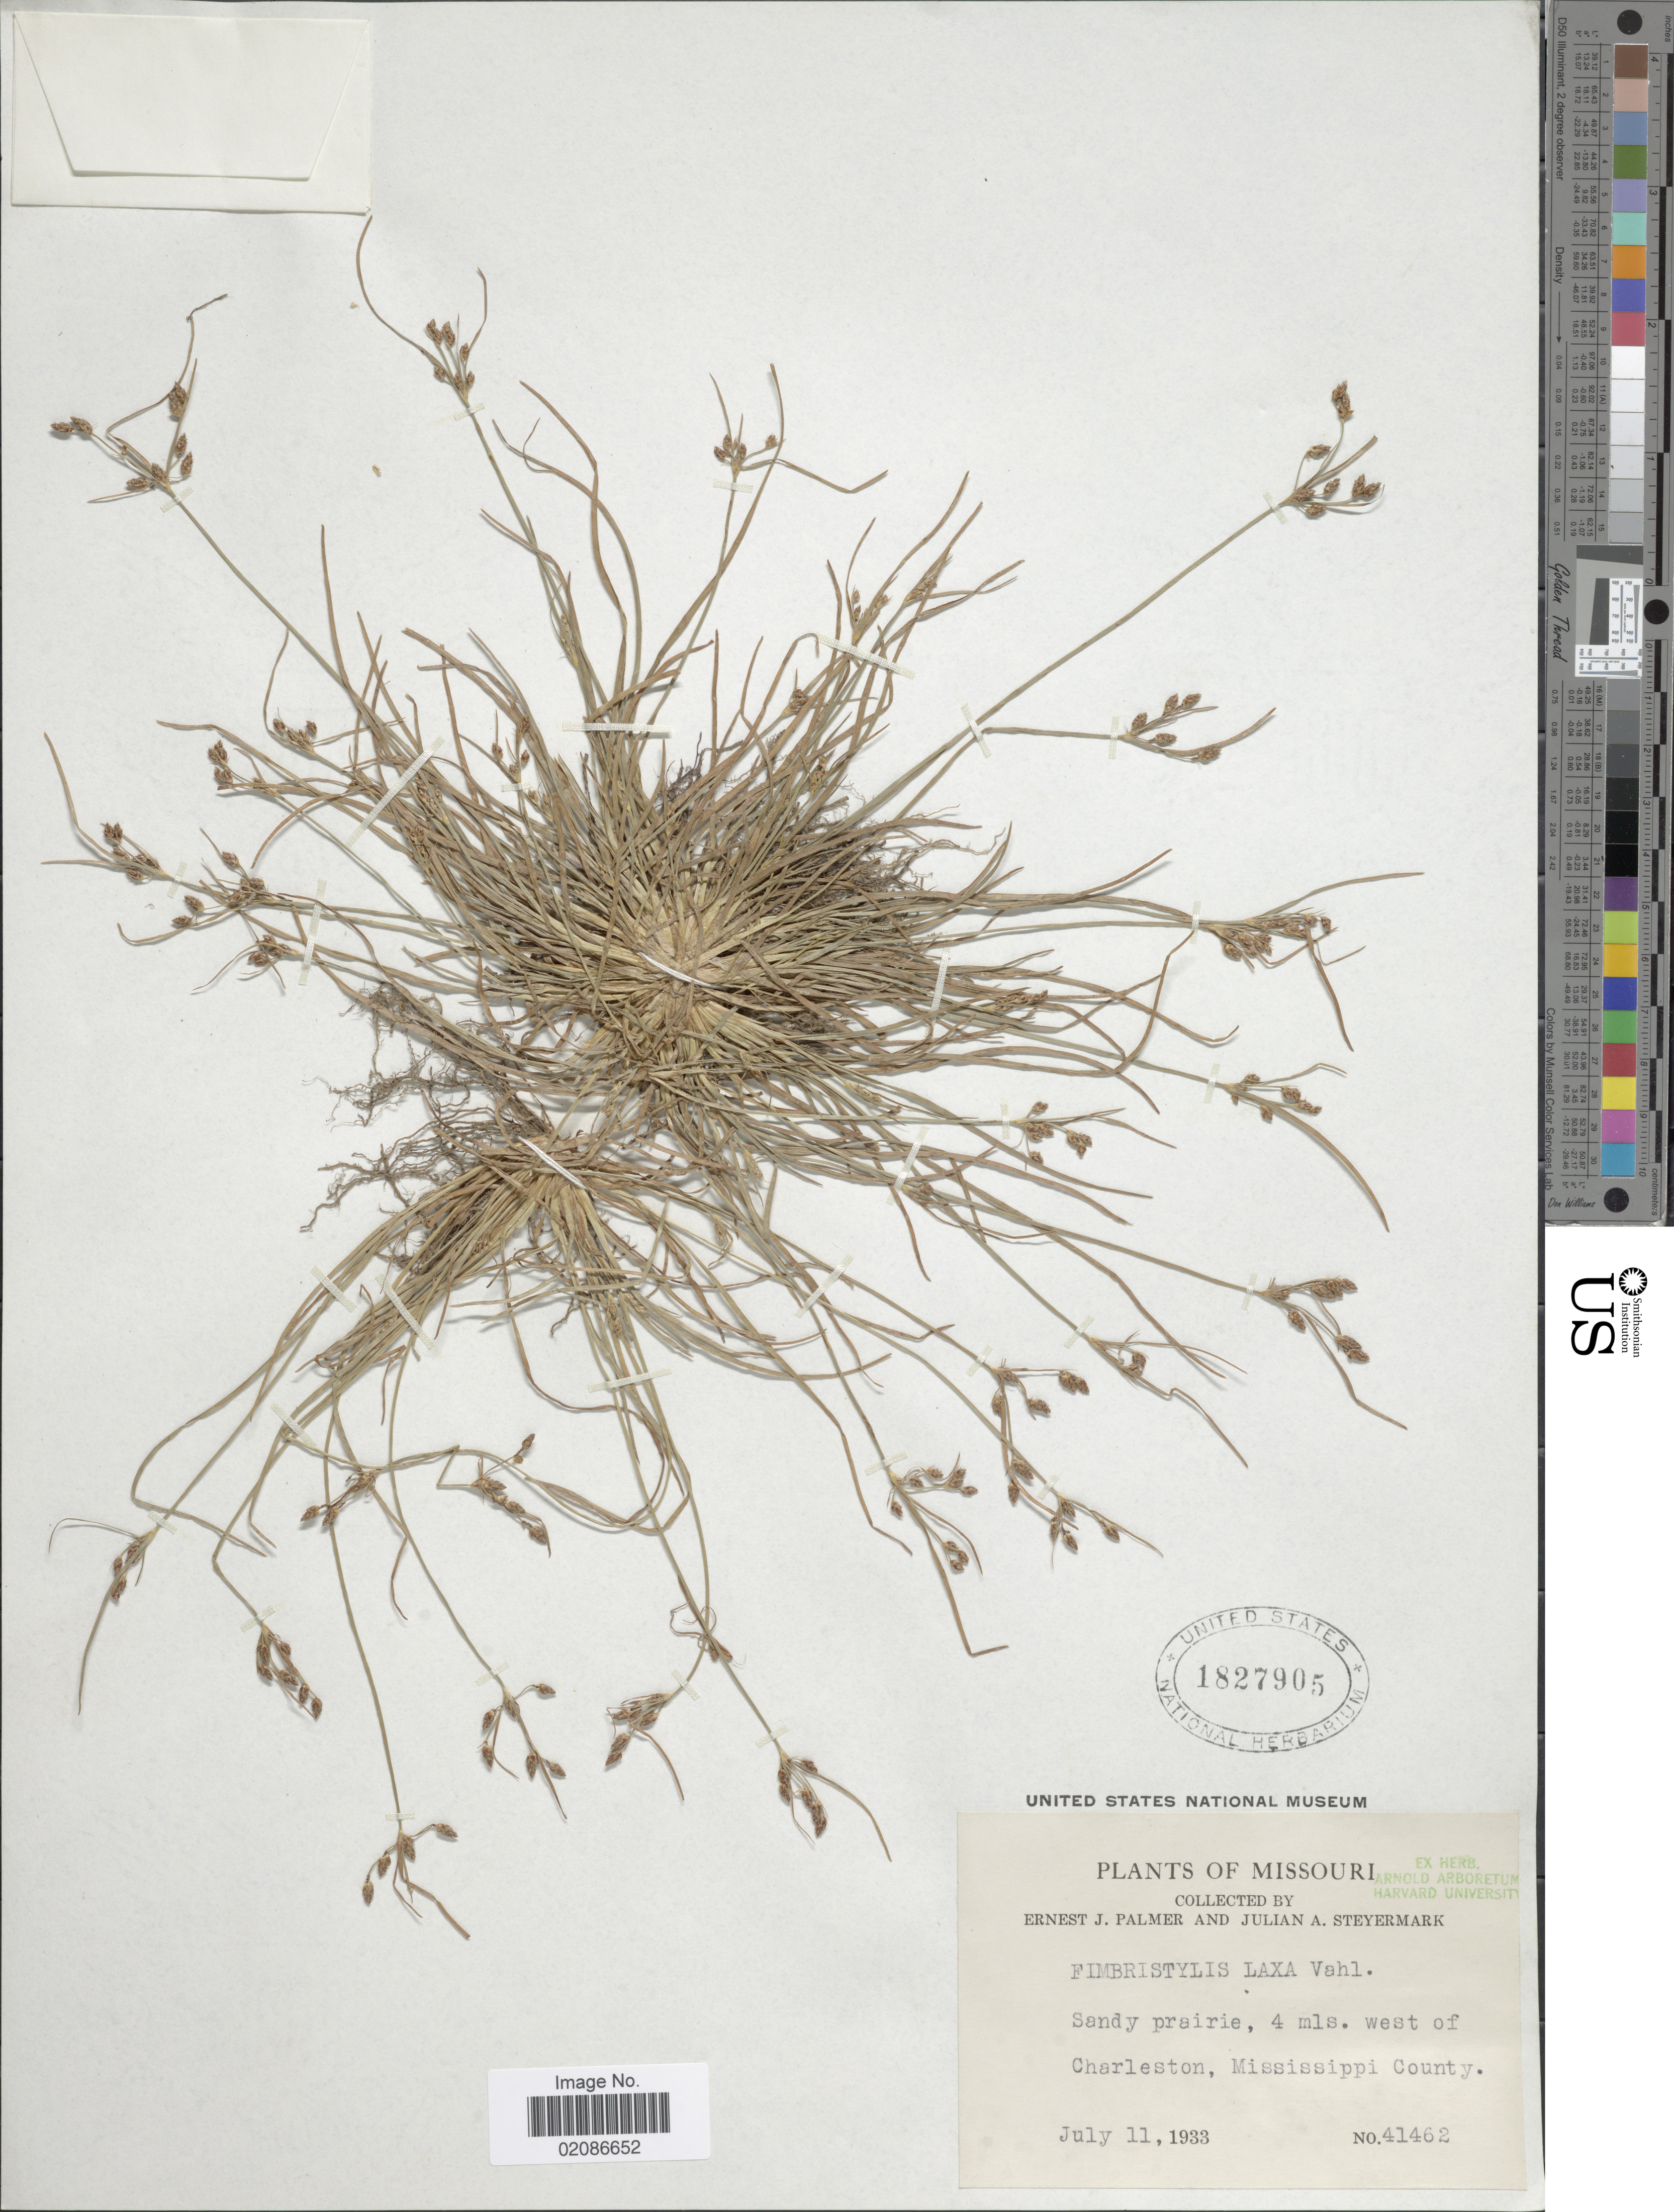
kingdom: Plantae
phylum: Tracheophyta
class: Liliopsida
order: Poales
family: Cyperaceae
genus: Fimbristylis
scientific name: Fimbristylis dichotoma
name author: (L.) Vahl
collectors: E. J. Palmer & J. Steyermark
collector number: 41462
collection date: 1933-07-11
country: United States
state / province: Missouri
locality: Sandy prairie, 4 mls. west of Charleston, Mississippi County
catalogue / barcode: US 1827905